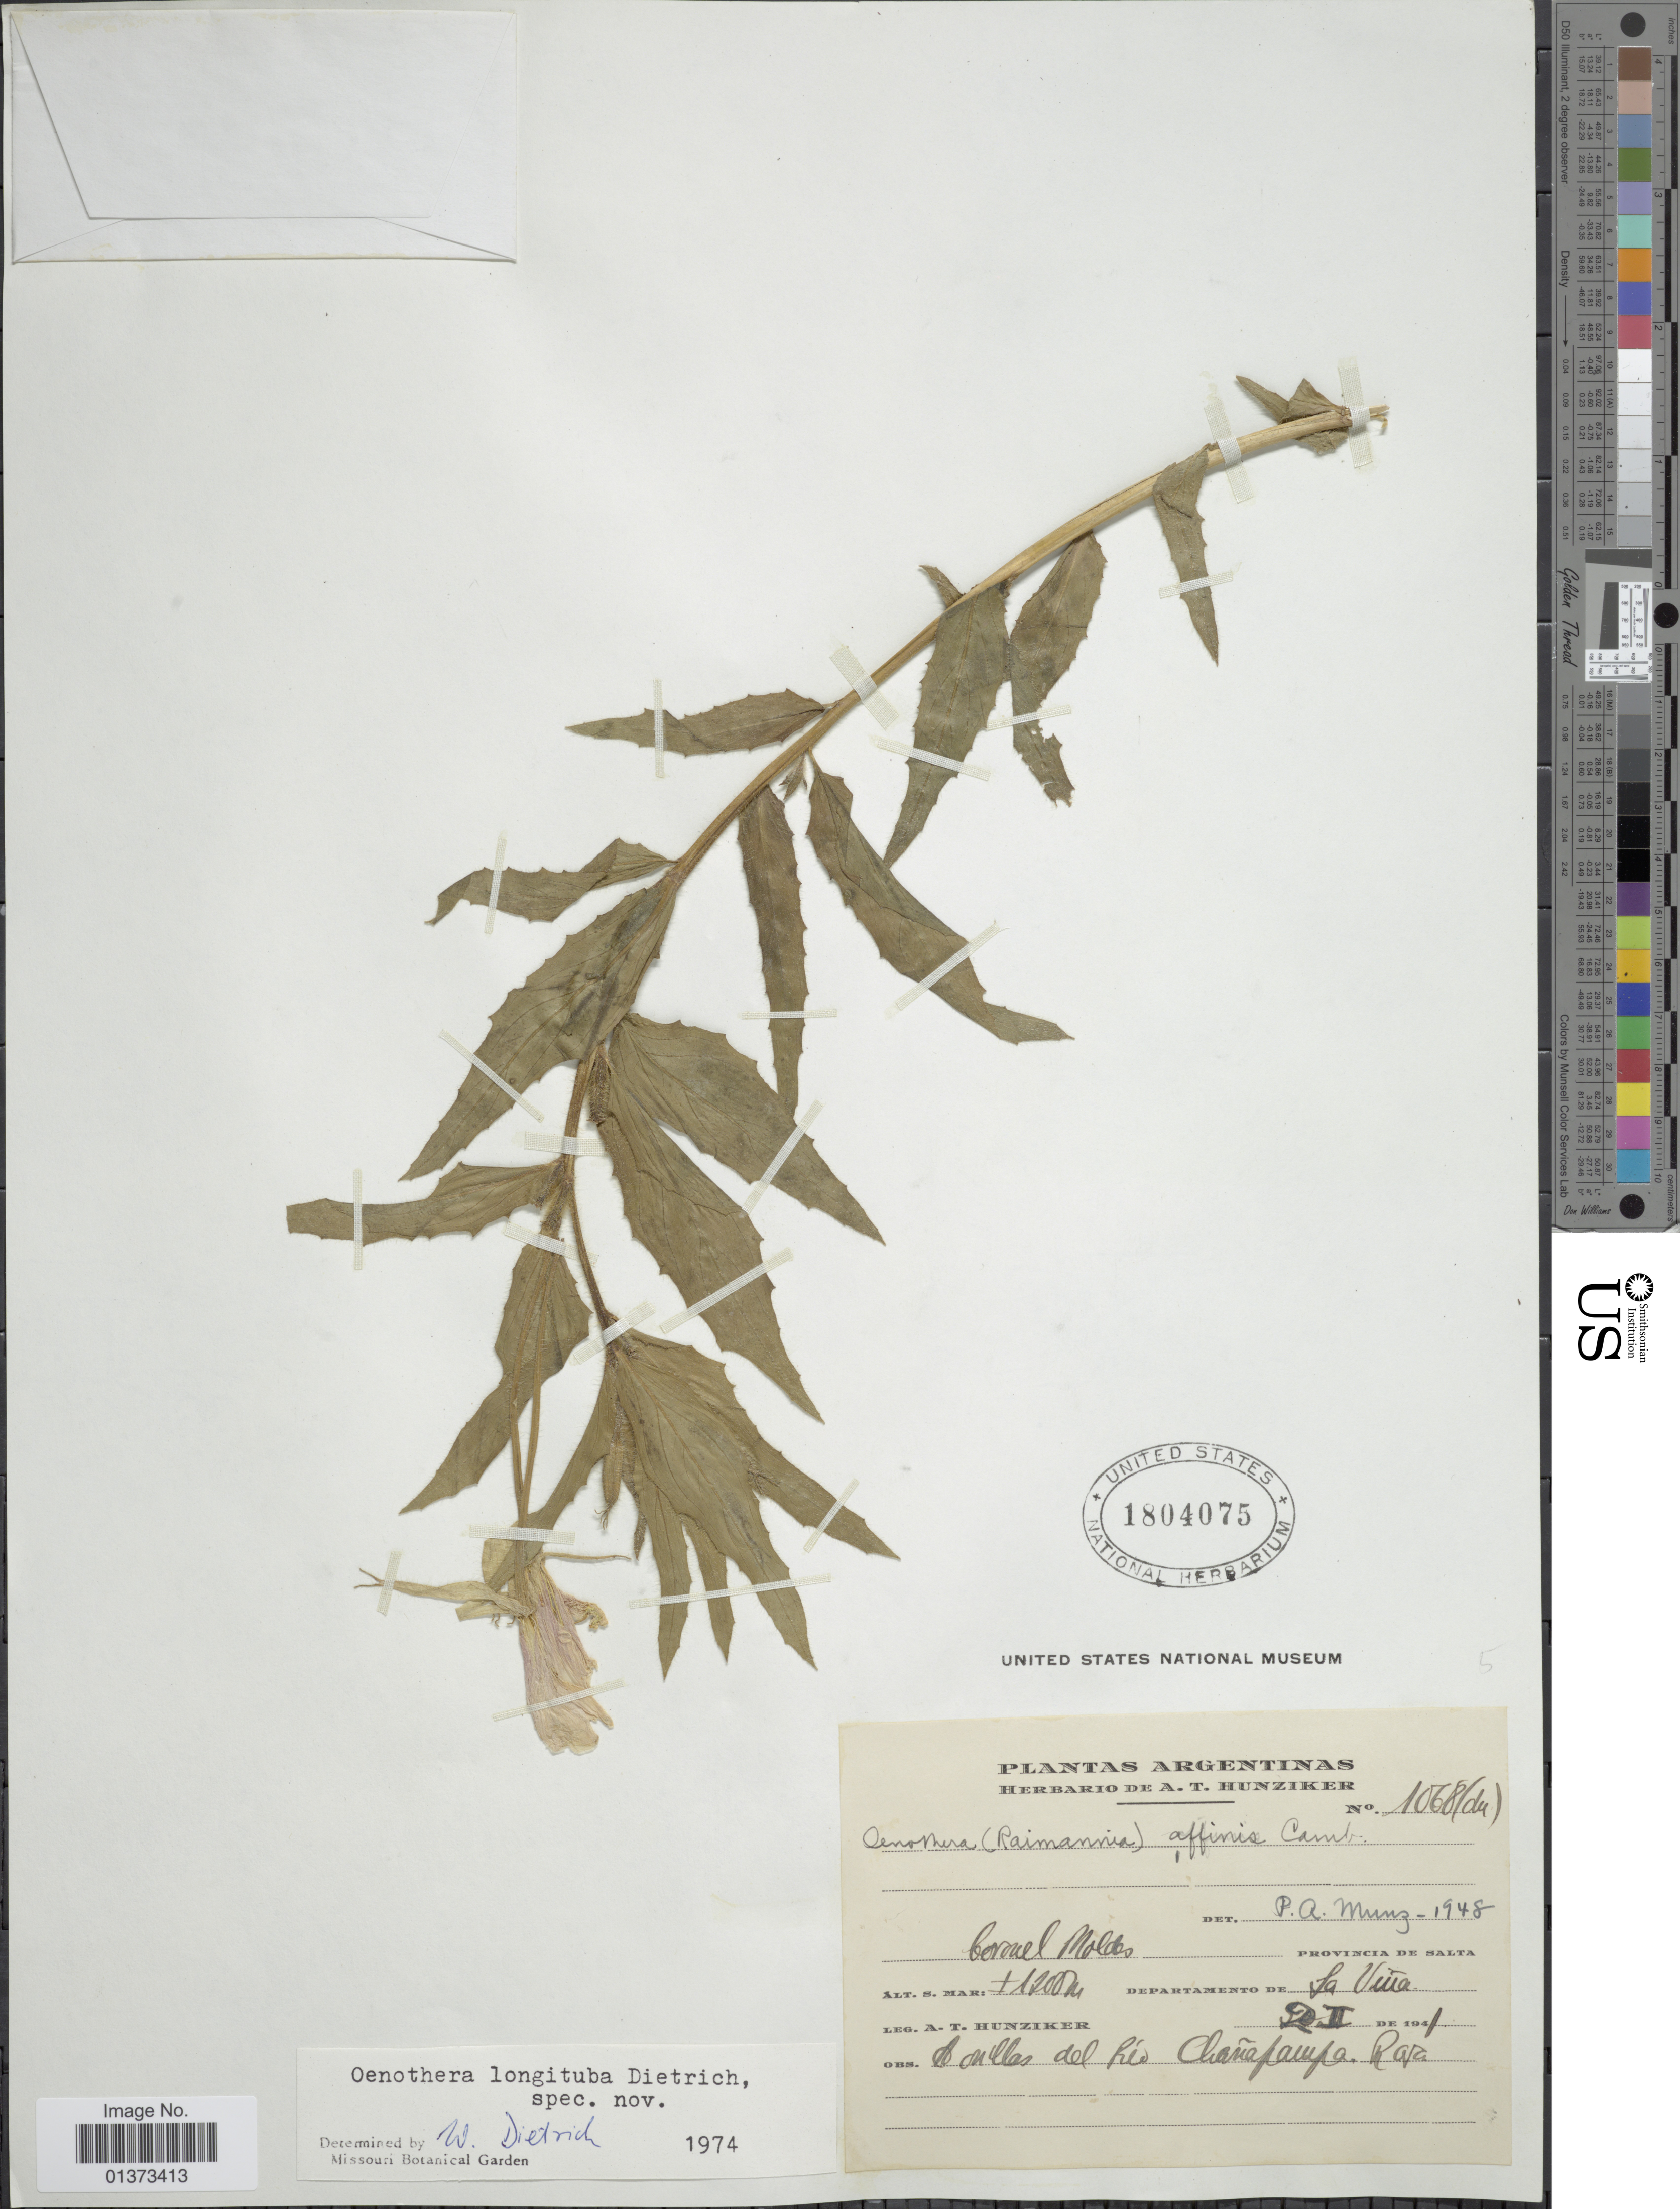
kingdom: Plantae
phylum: Tracheophyta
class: Magnoliopsida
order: Myrtales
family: Onagraceae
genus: Oenothera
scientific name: Oenothera longituba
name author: W. Dietr.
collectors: A. T. Hunziker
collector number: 1068(du)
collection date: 1941-02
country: Argentina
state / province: Salta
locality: Coronel Moldes, Departamento de La Vina.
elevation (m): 1200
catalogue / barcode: US 1804075